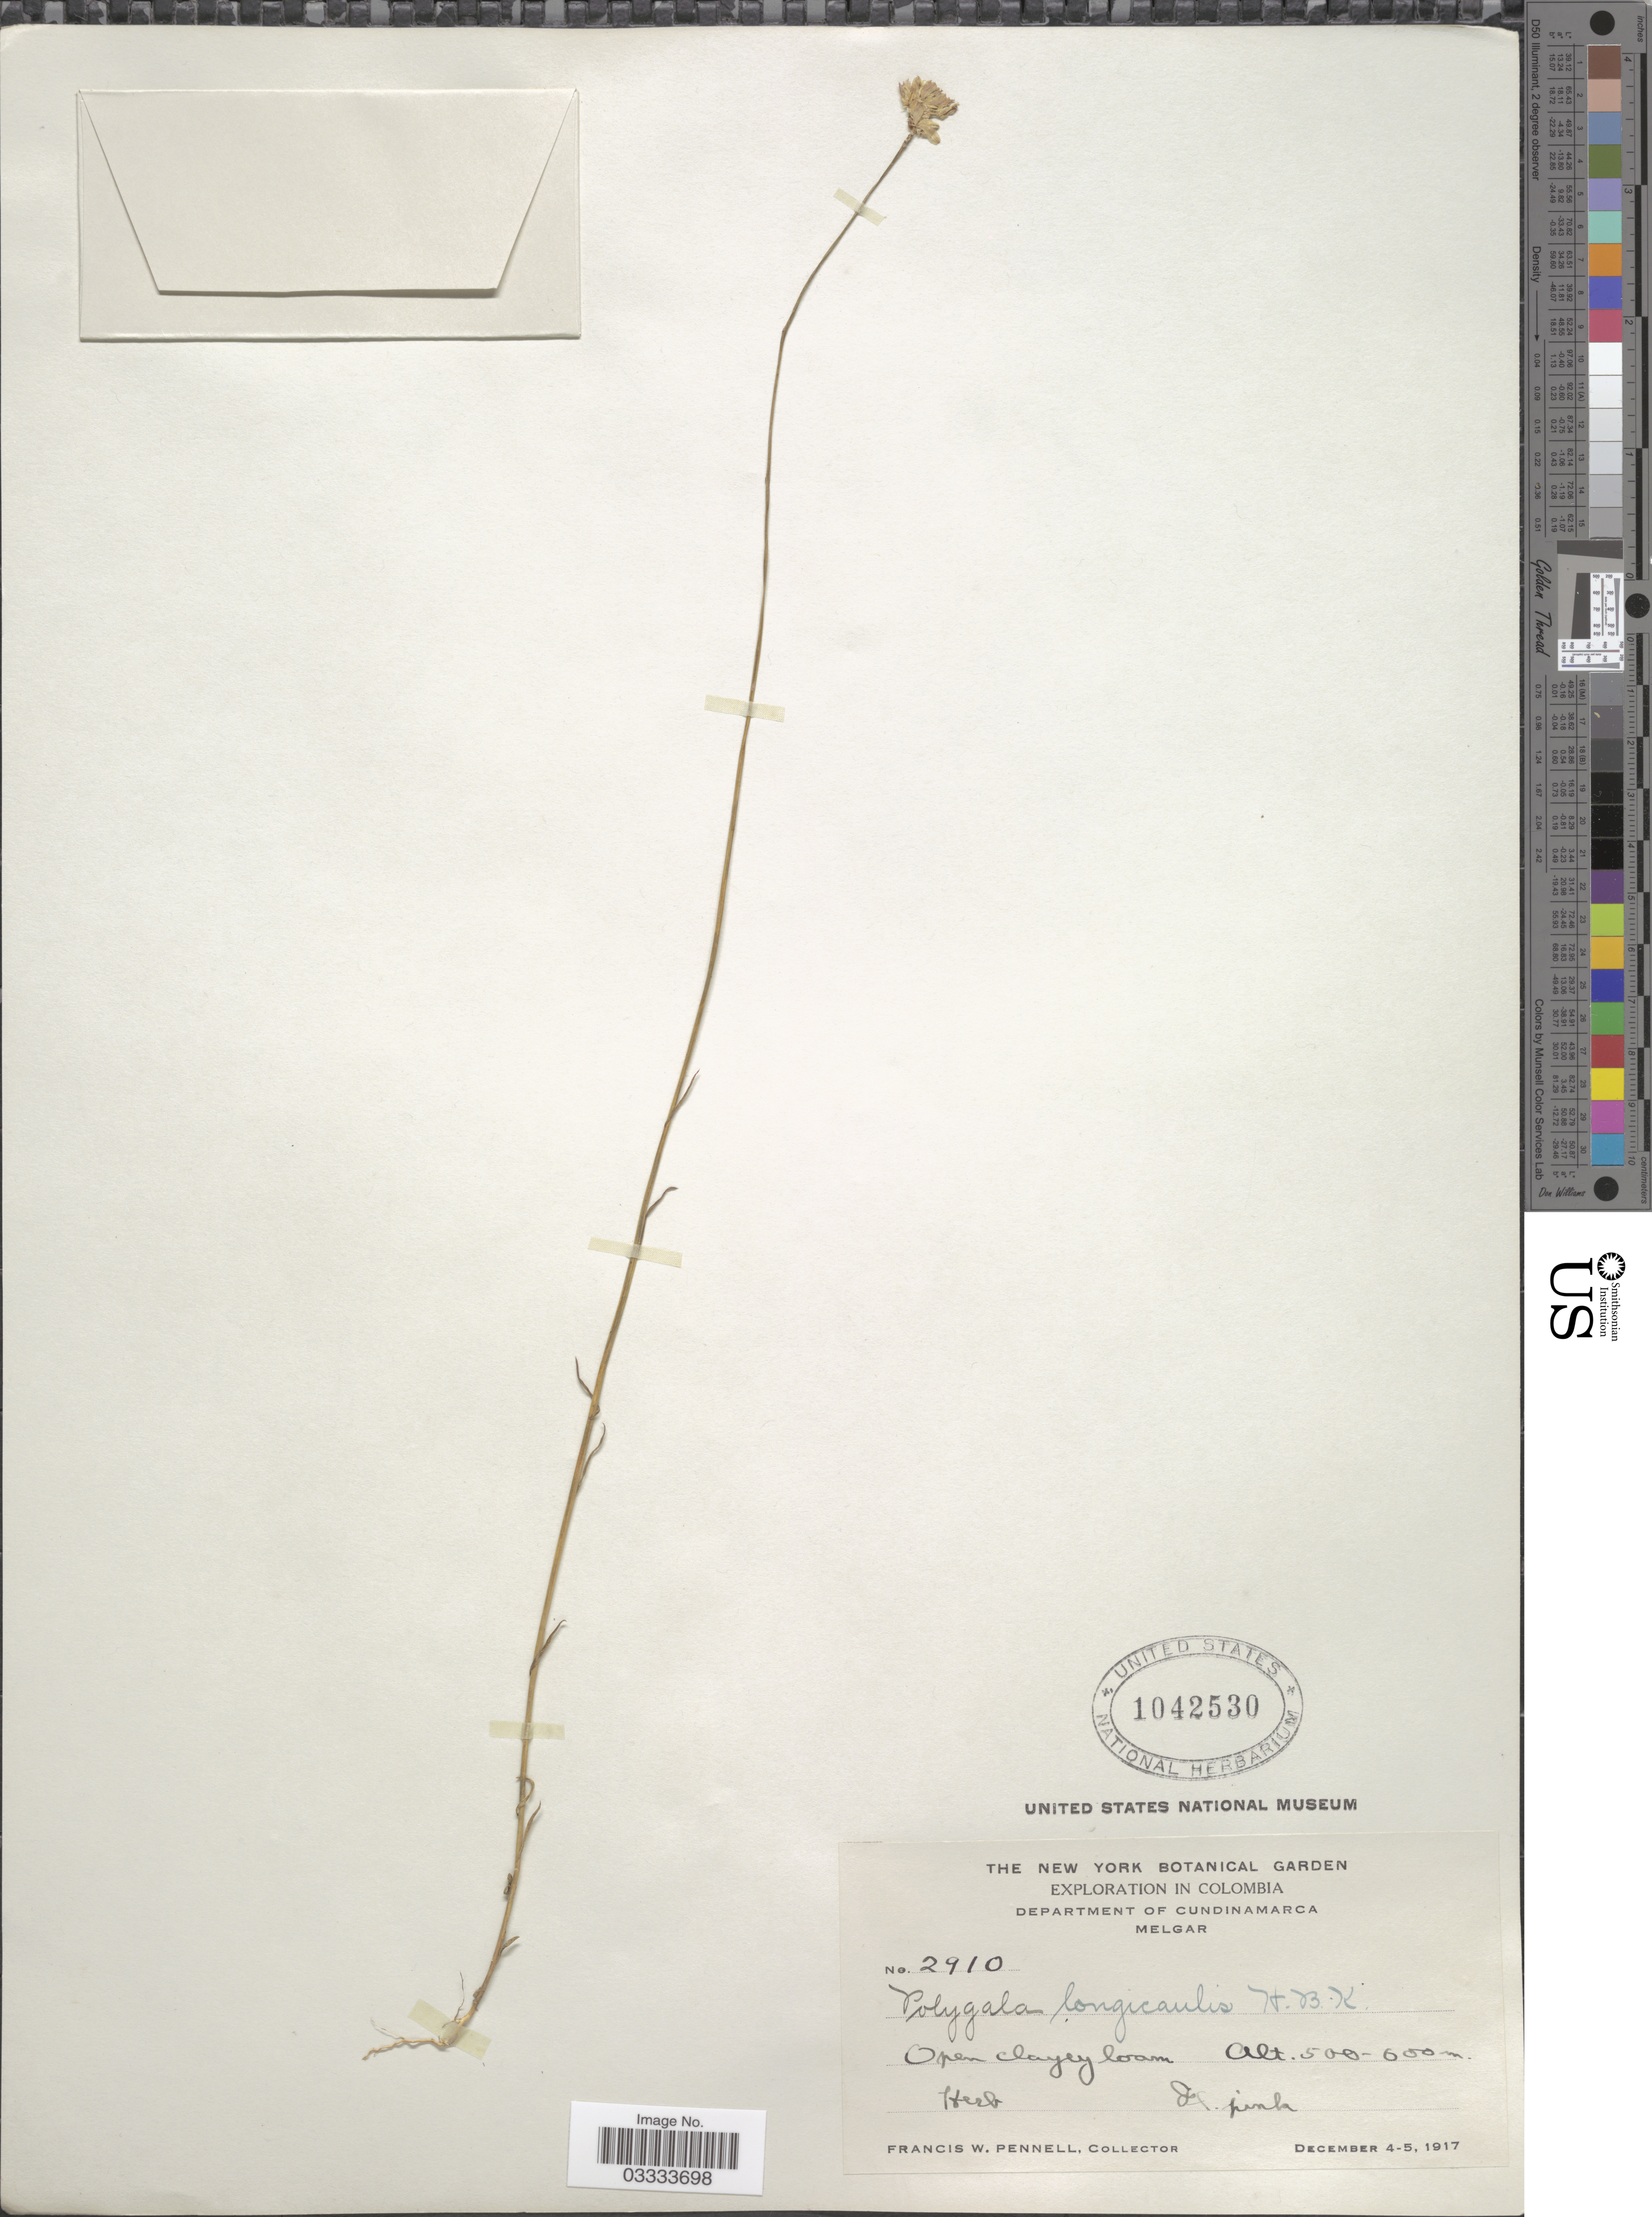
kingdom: Plantae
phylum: Tracheophyta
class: Magnoliopsida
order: Fabales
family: Polygalaceae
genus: Polygala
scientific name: Polygala longicaulis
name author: Kunth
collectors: F. W. Pennell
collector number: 2910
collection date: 1917-12-04/1917-12-05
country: Colombia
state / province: Cundinamarca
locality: Department of Cundinamarca. Melgar.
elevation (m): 500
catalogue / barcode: US 1042530